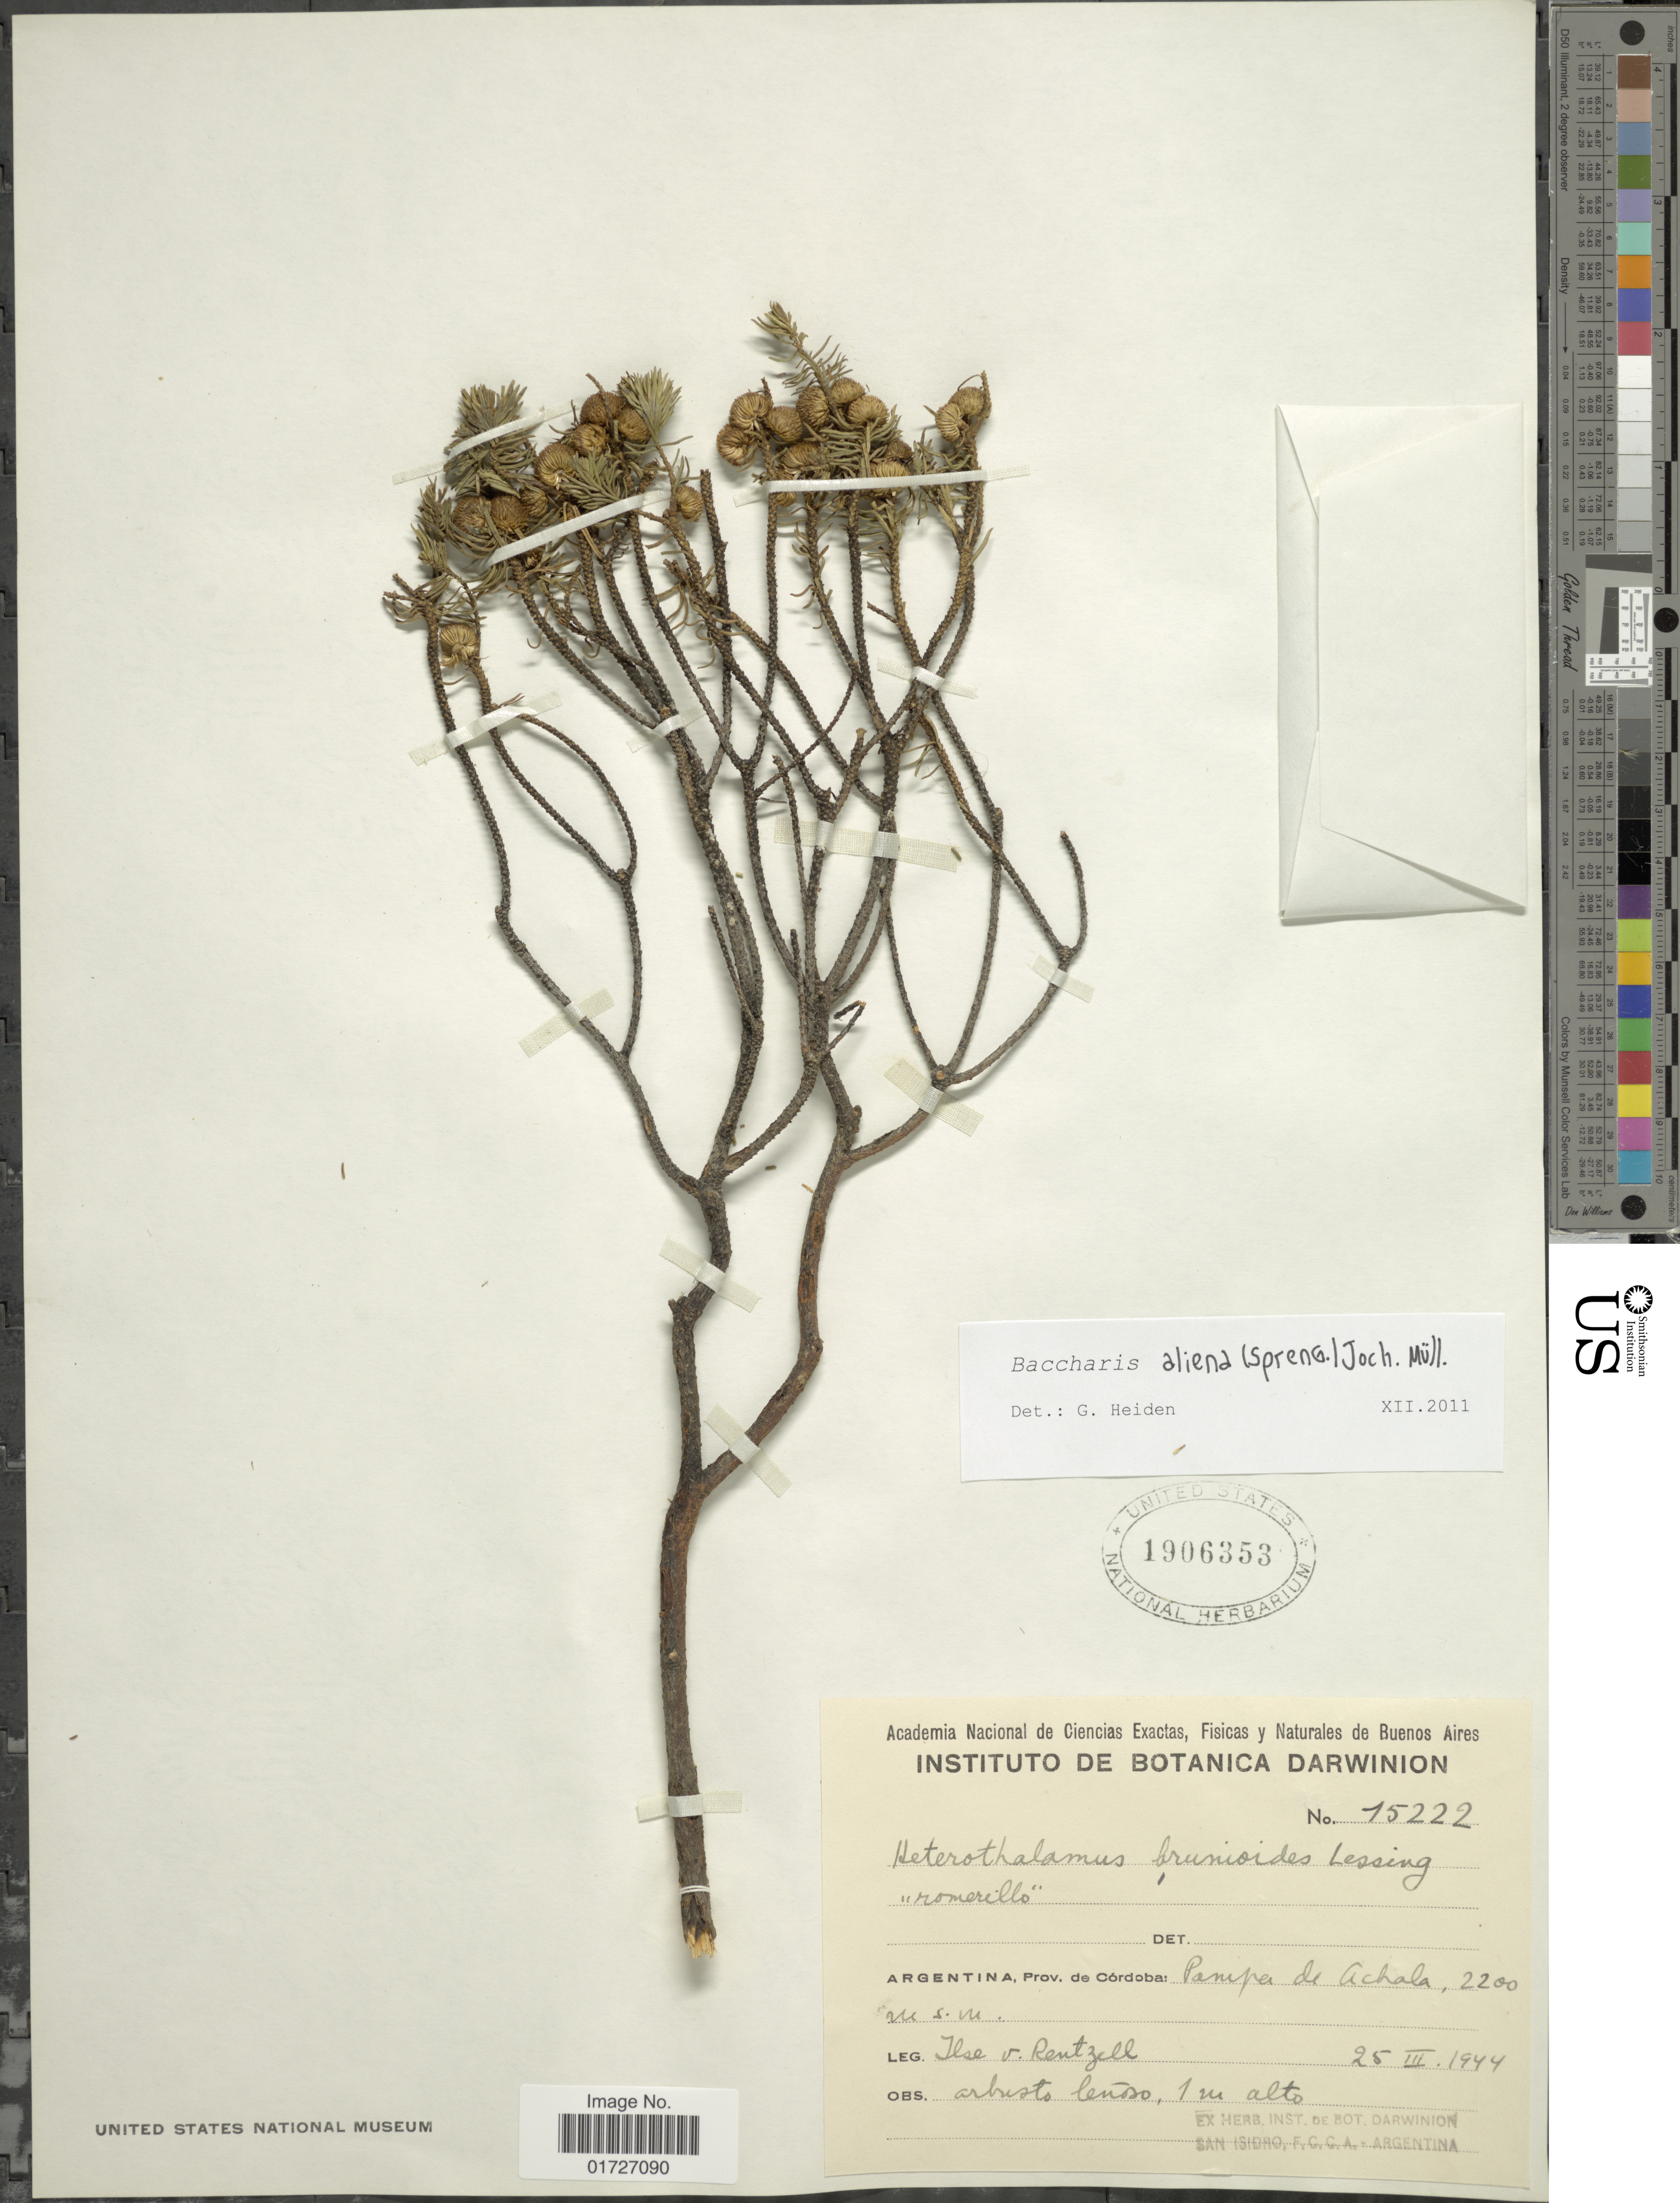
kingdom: Plantae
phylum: Tracheophyta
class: Magnoliopsida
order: Asterales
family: Asteraceae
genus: Baccharis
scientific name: Baccharis aliena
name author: (Spreng.) Joch. Müll.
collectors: I. von Rentzell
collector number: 15222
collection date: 1944-03-25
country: Argentina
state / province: Cordoba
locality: Pampa de Achala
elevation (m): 2200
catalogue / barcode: US 1906353